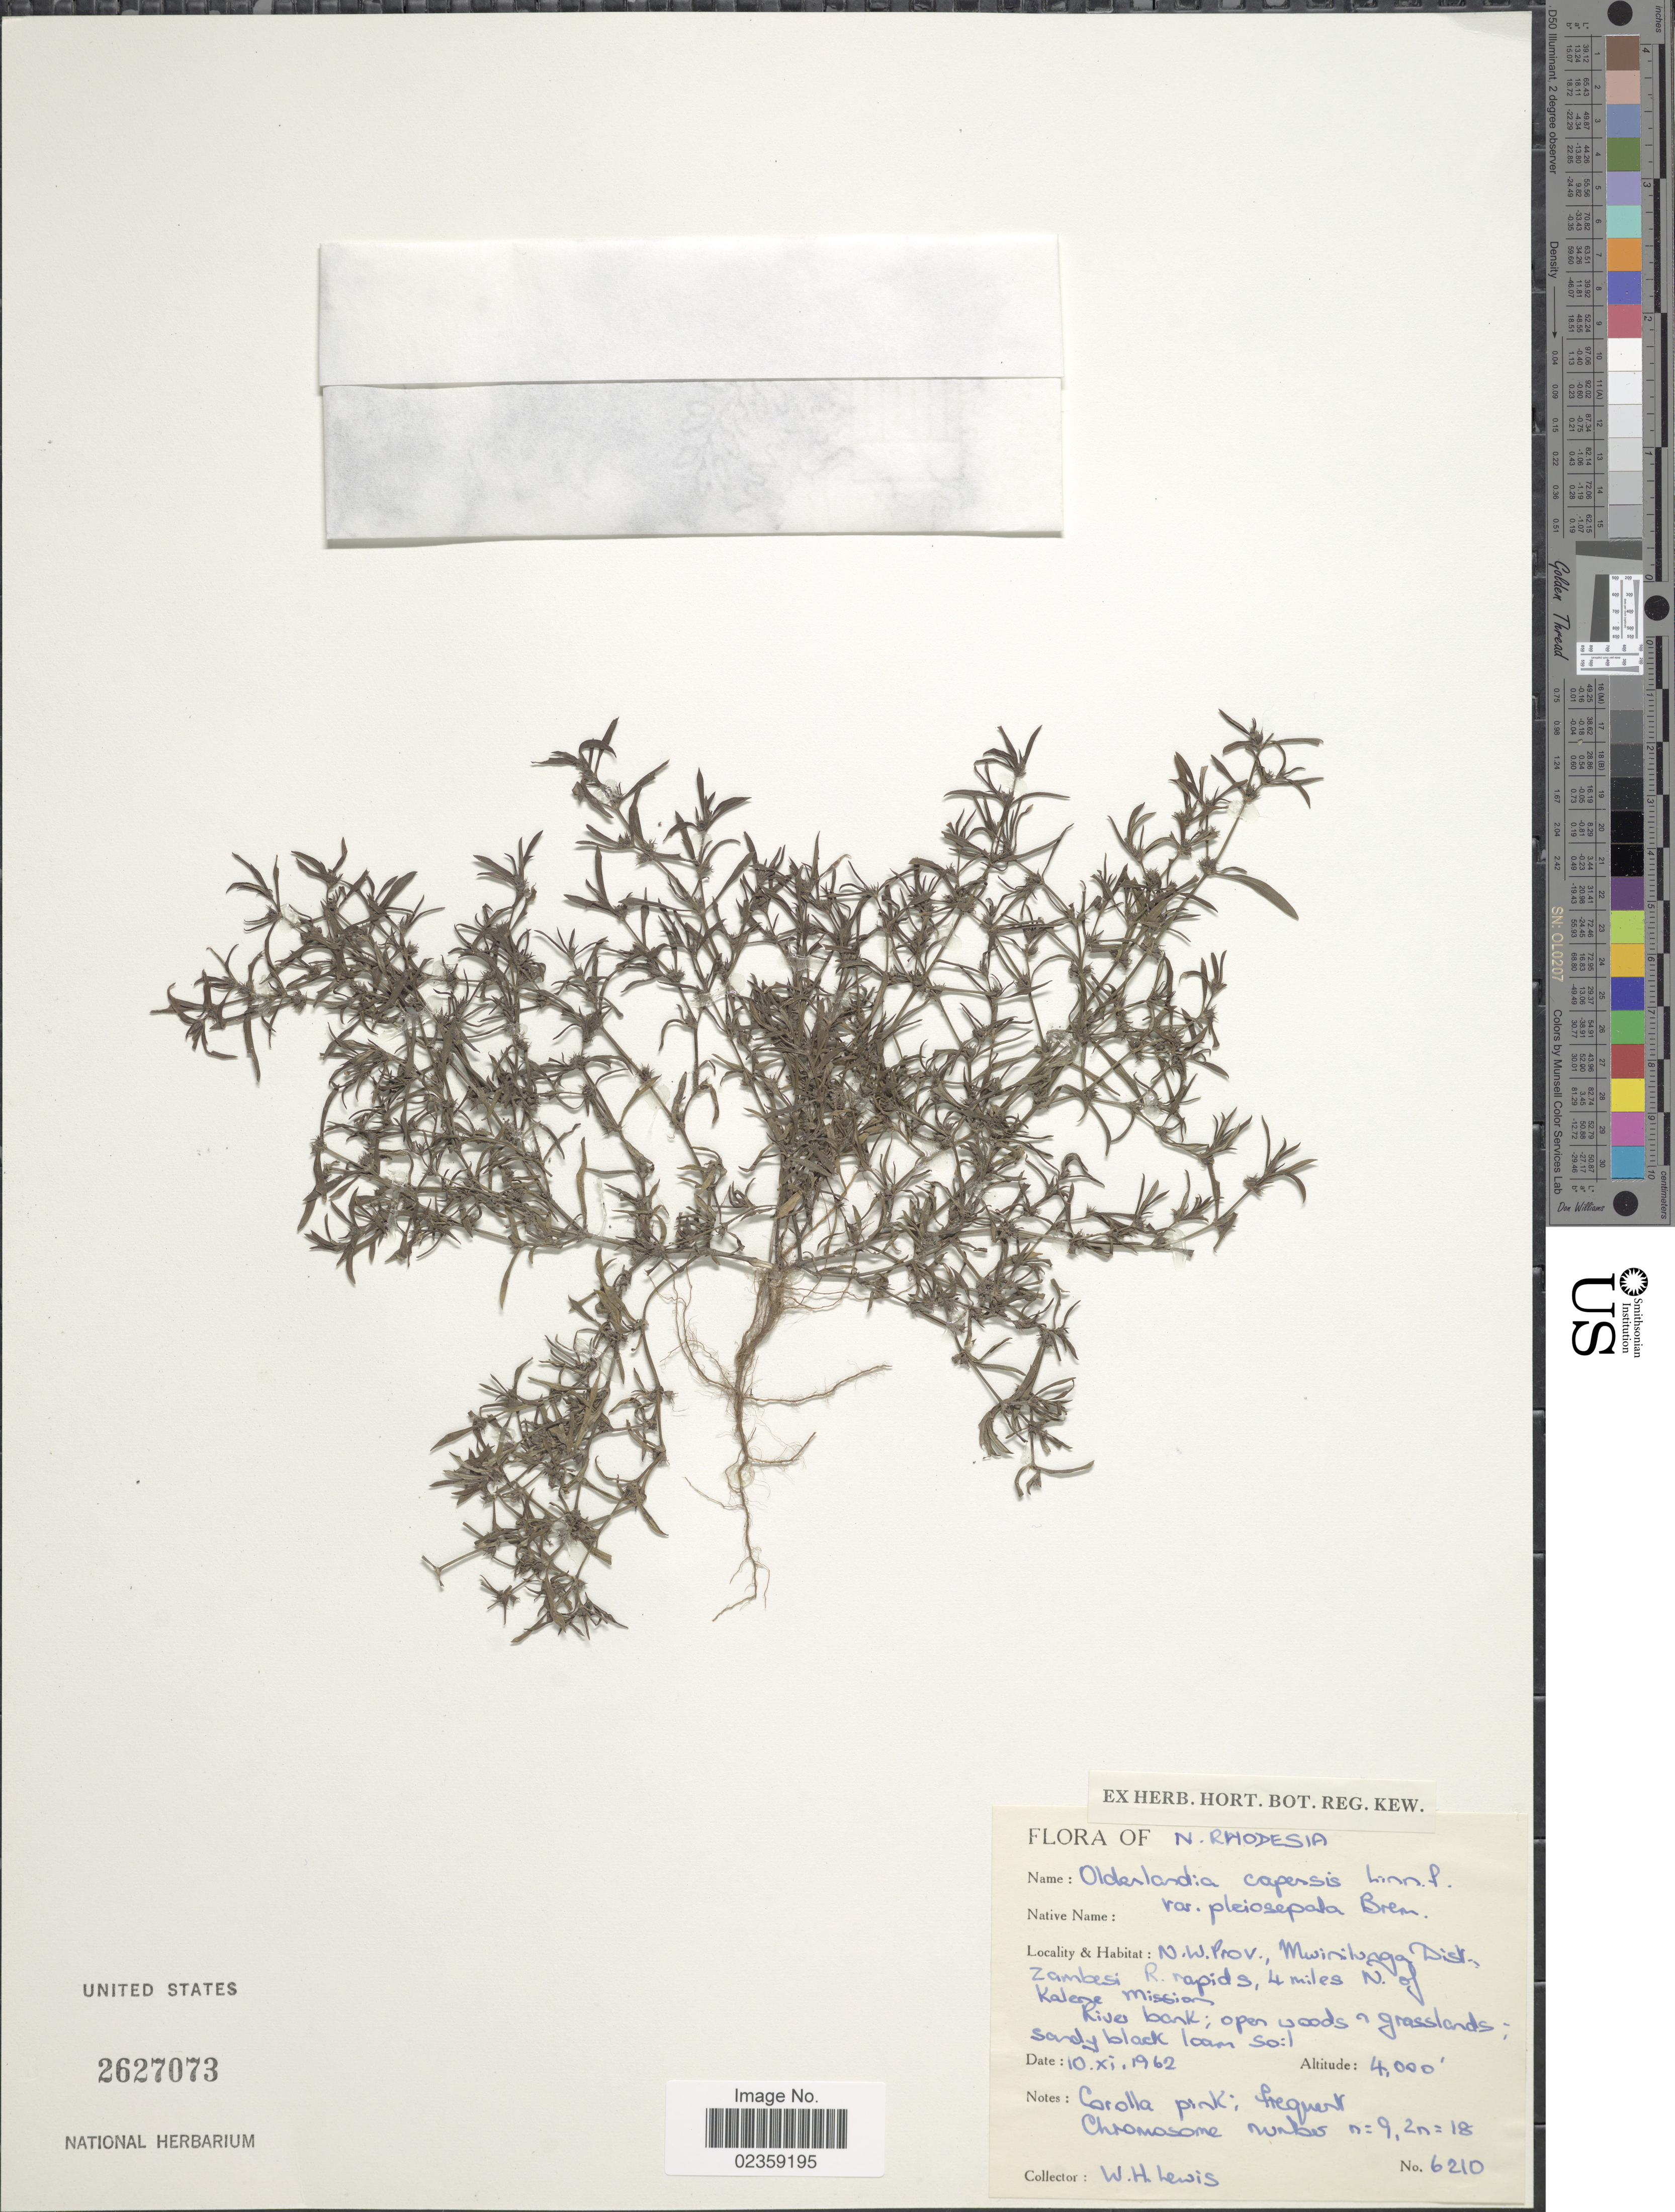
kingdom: Plantae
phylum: Tracheophyta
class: Magnoliopsida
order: Gentianales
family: Rubiaceae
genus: Oldenlandia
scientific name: Oldenlandia capensis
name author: L. f.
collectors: W. H. Lewis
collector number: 6210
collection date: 1962-11-10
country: Zambia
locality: N. Rhodesia. N.W. Prov., Mwinilunga Dist., Zambesi R. rapids, 4 miles N. of Kalene Mission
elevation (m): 1219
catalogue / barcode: US 2627073